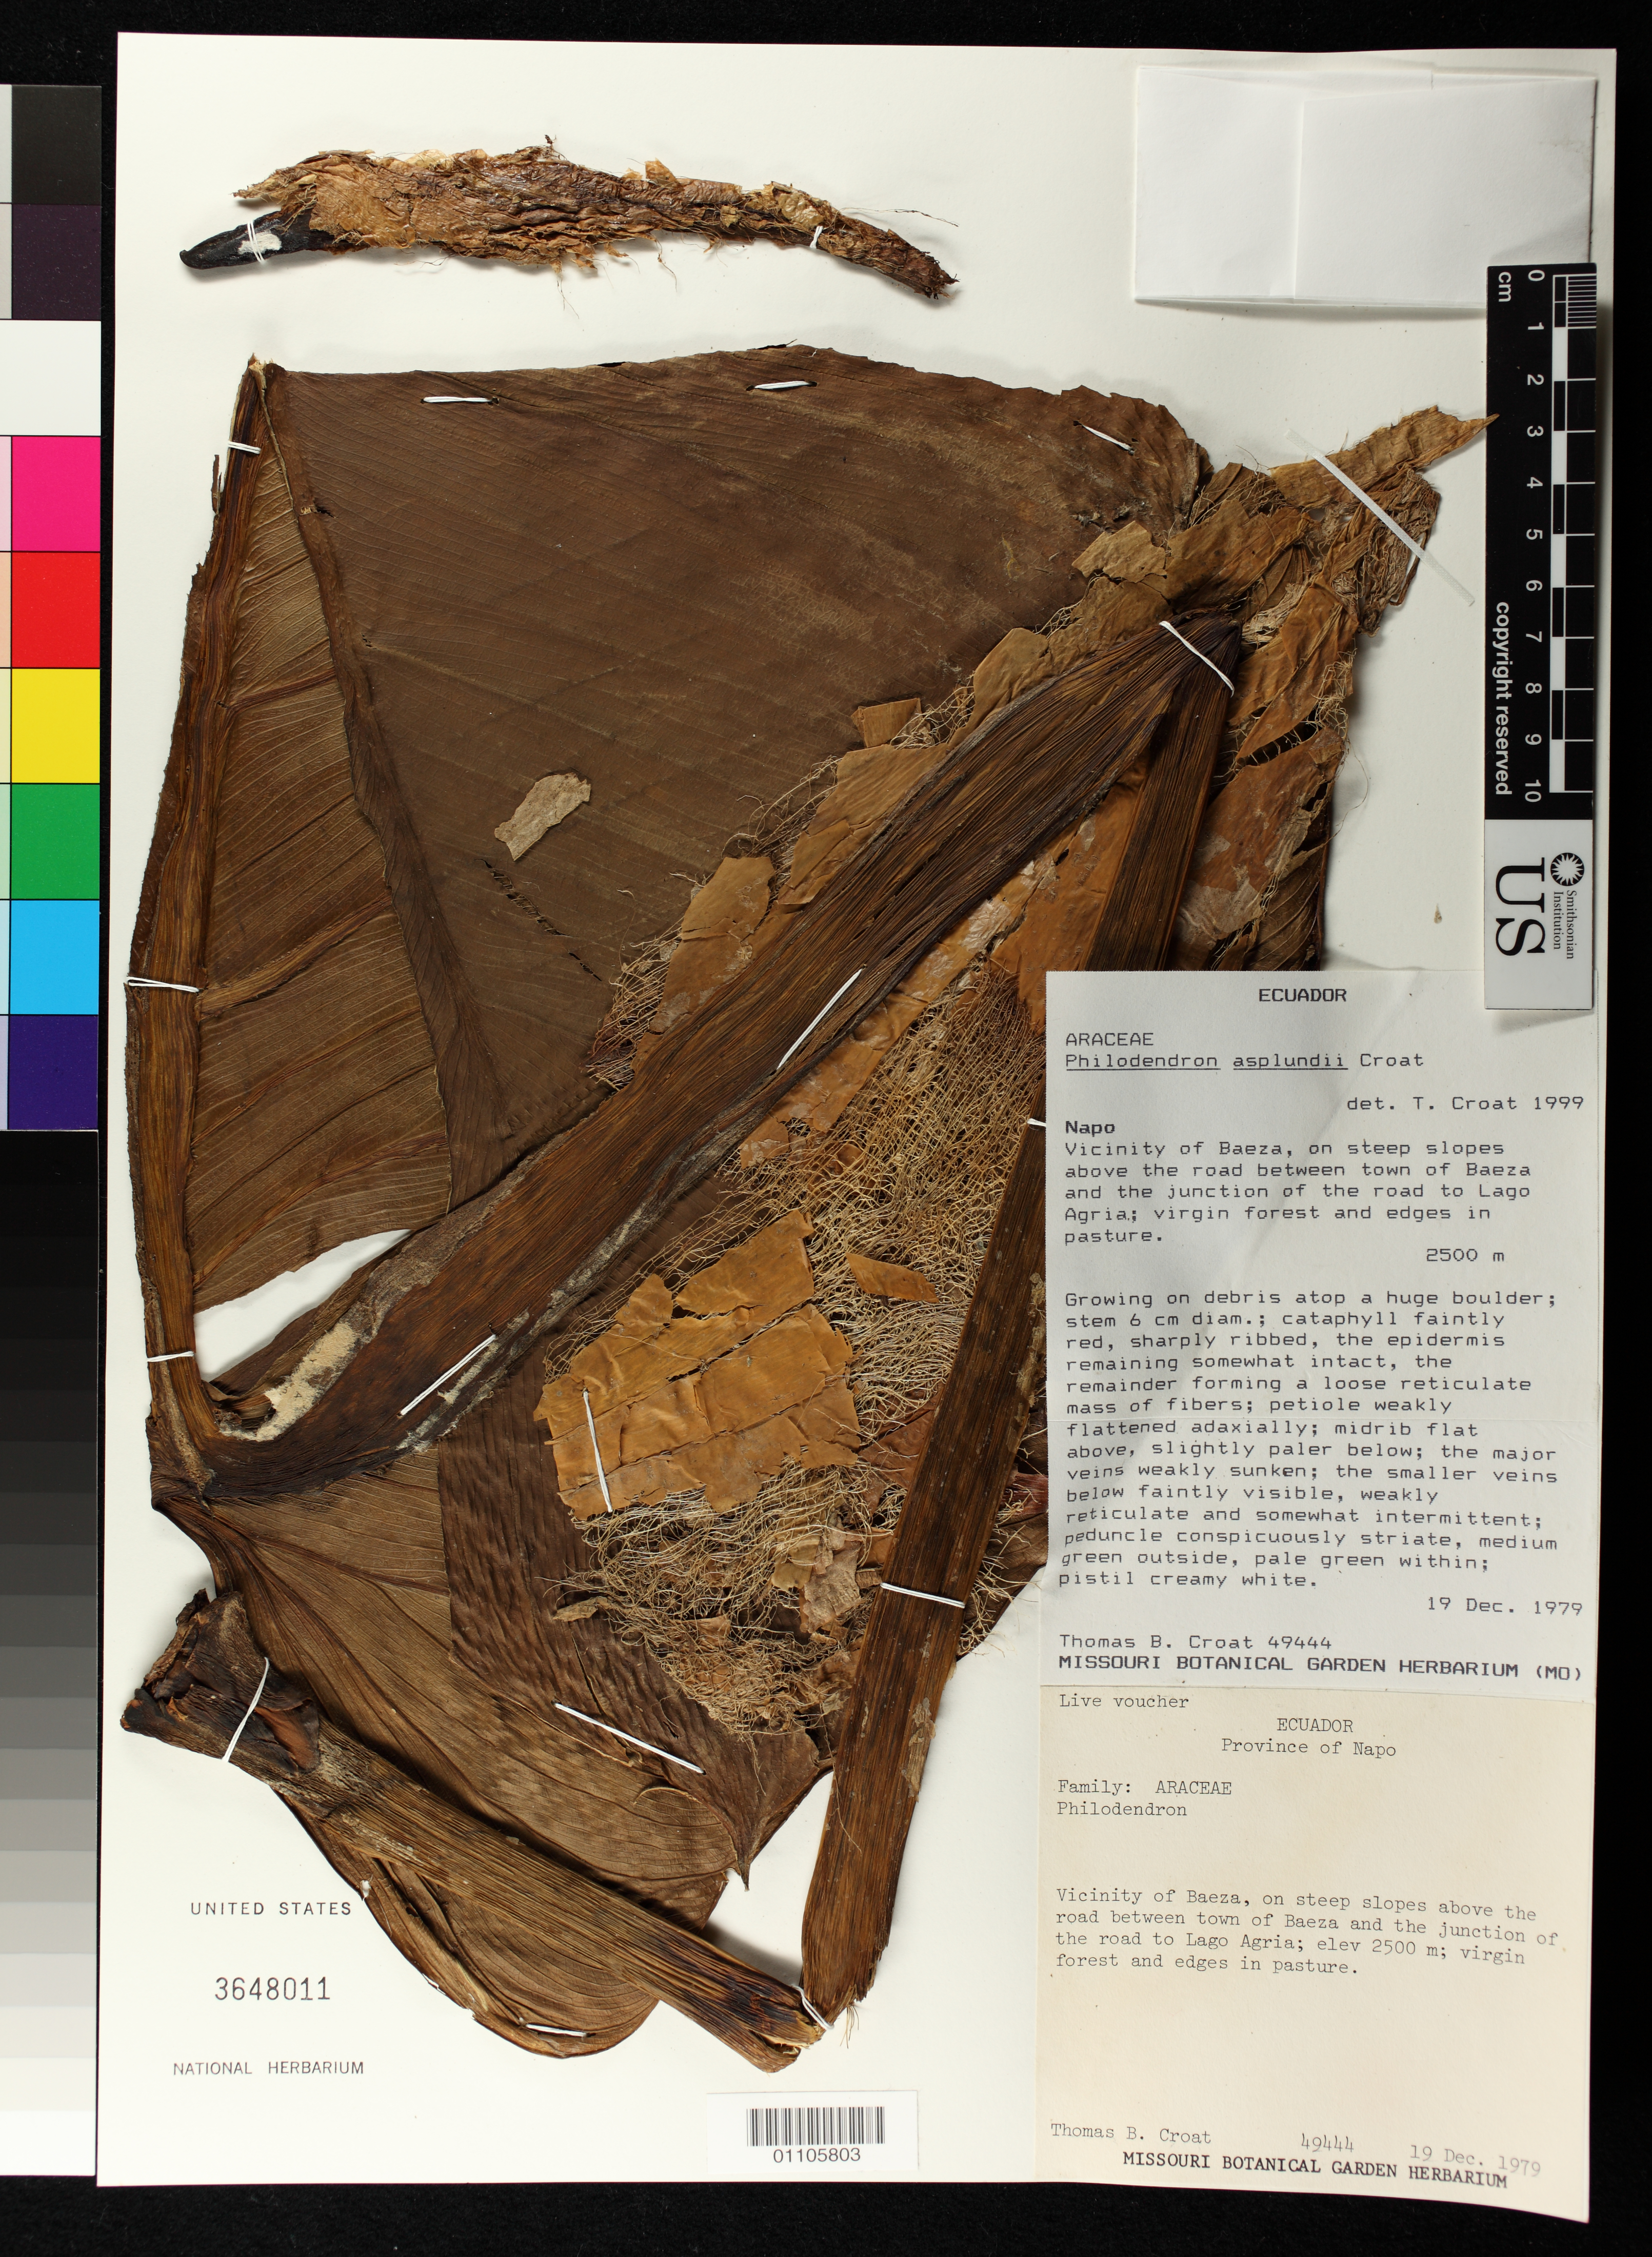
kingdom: Plantae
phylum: Tracheophyta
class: Liliopsida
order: Alismatales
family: Araceae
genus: Philodendron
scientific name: Philodendron asplundii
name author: Croat & M.L. Soares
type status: Isotype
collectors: T. B. Croat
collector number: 49444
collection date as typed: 19 Dec 1979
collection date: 1979-12-19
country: Ecuador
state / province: Napo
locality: Vicinity of Baeza, on steep slopes above the road between town of Baeza and the junction of the road to Lago Agria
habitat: Virgin forest and edges in pasture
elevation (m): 2500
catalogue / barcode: US 3648011